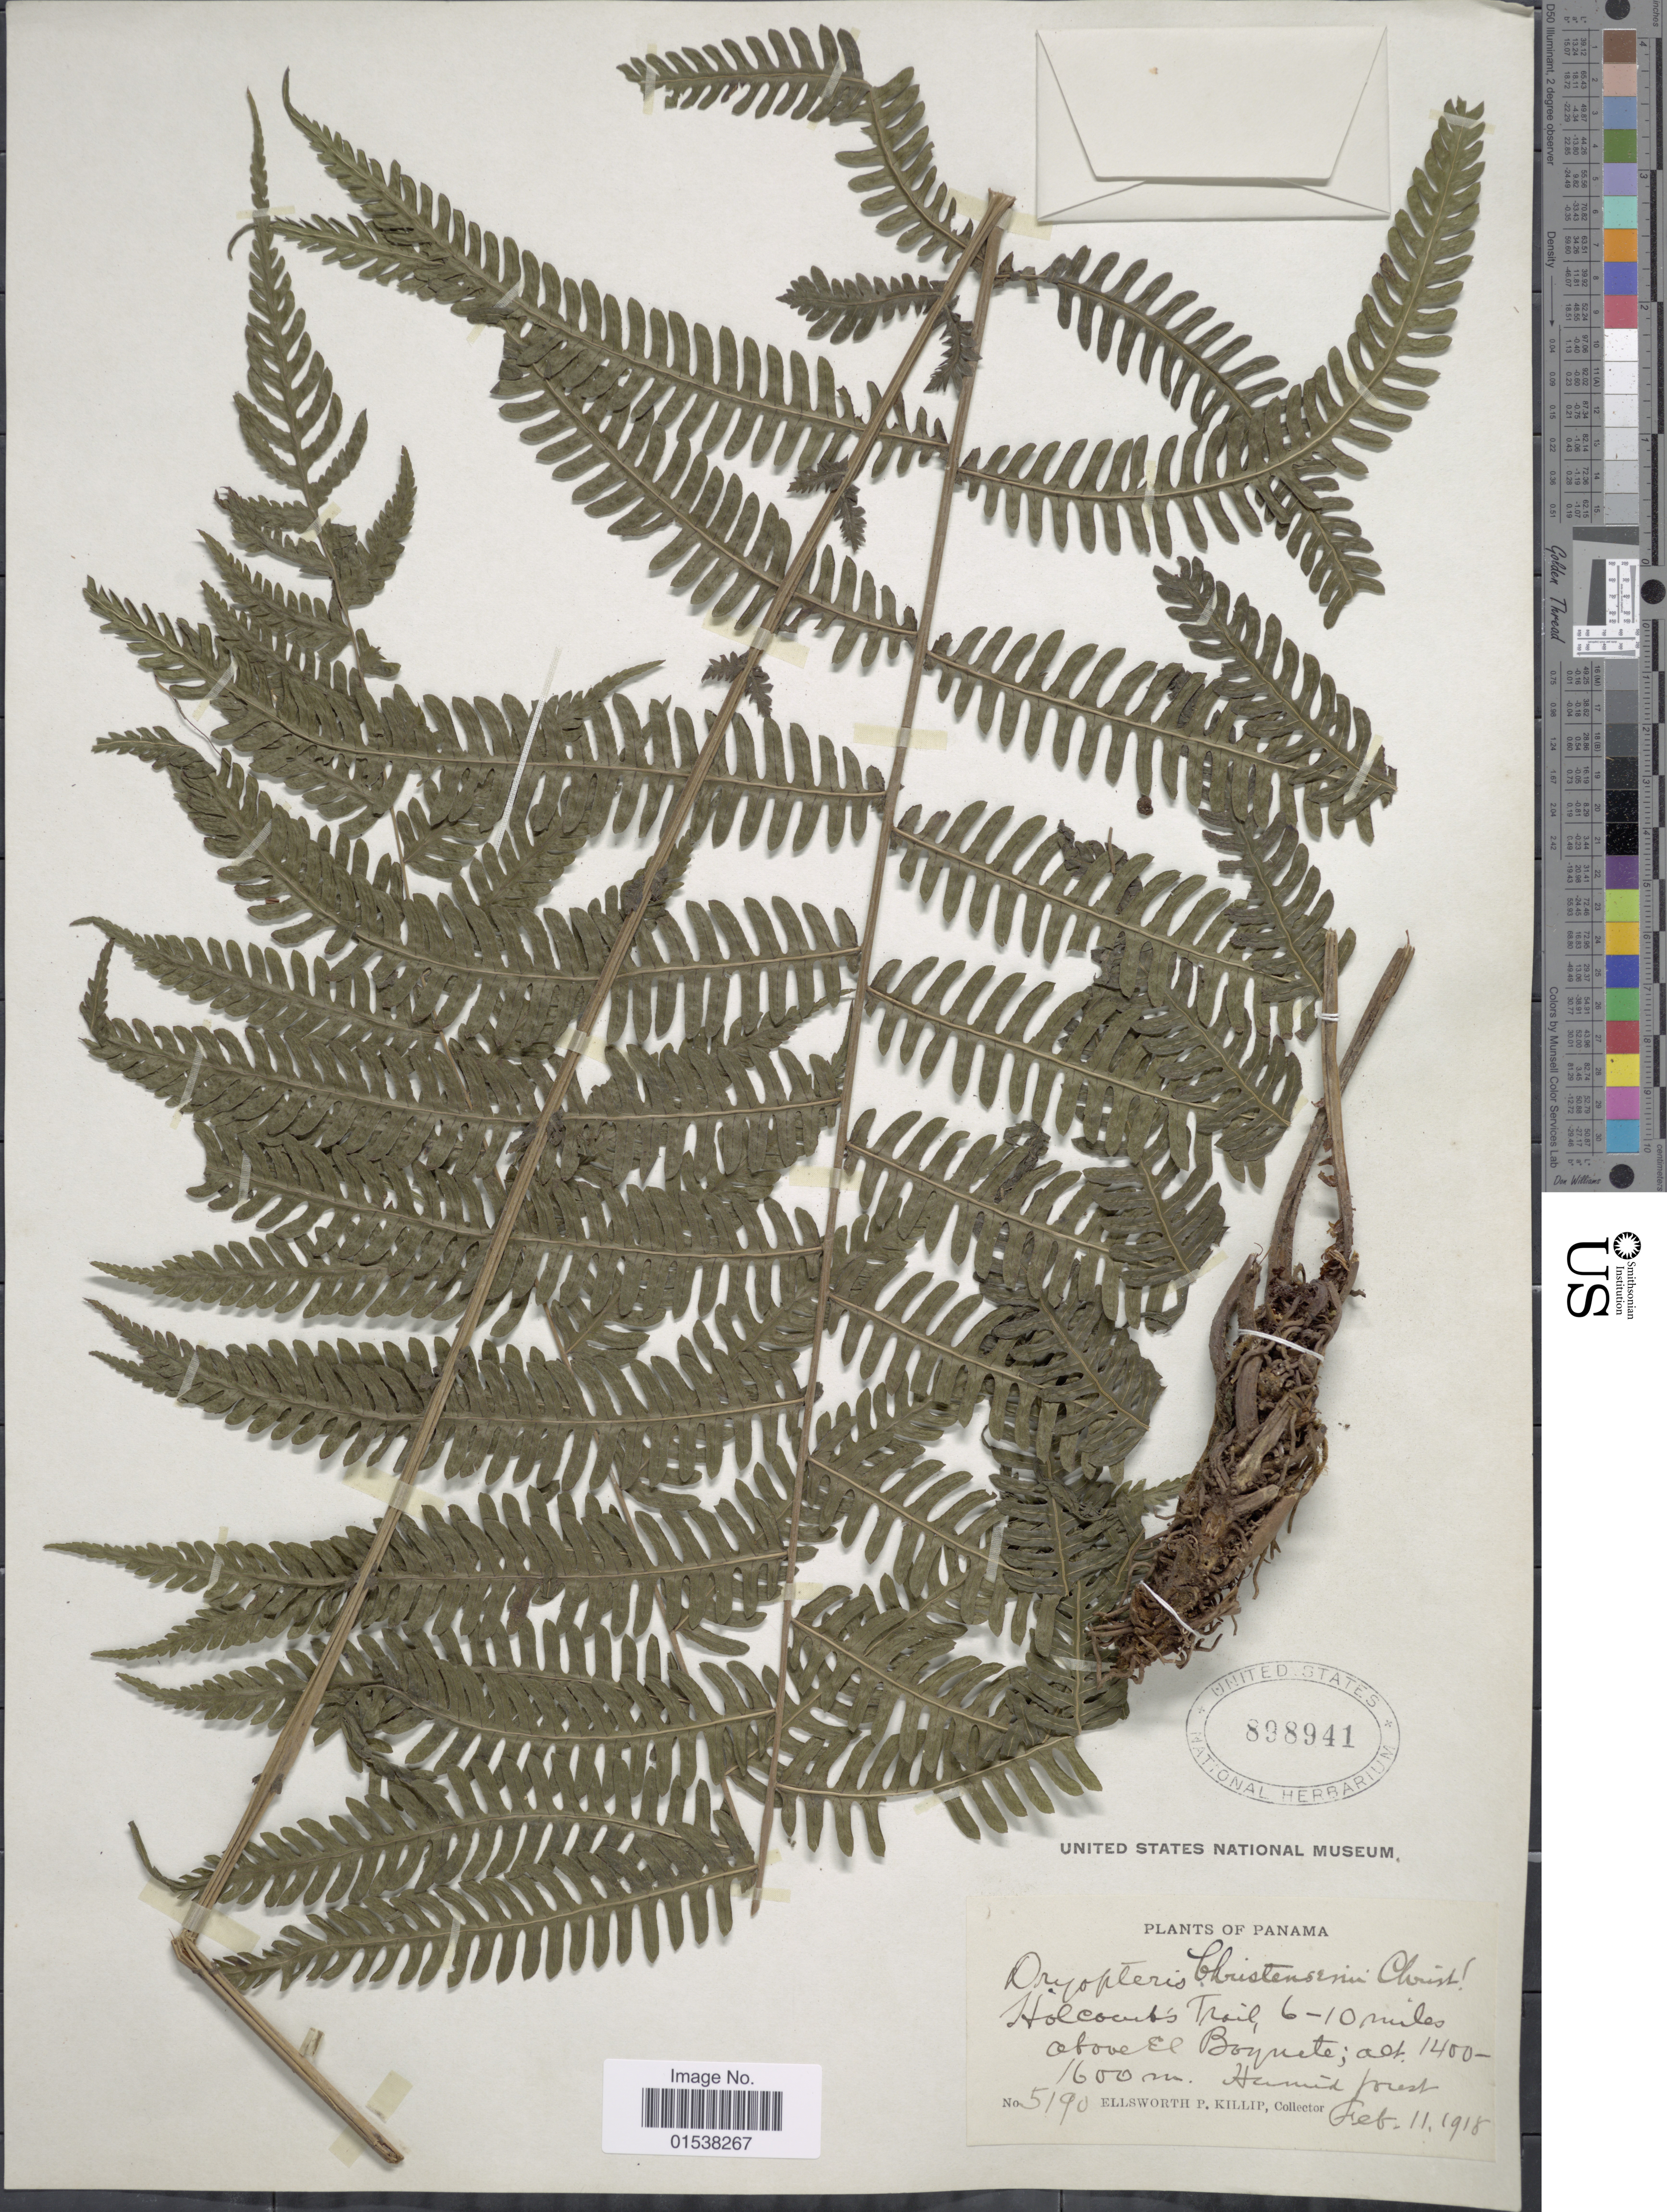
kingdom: Plantae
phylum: Tracheophyta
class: Polypodiopsida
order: Polypodiales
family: Thelypteridaceae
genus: Amauropelta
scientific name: Amauropelta christensenii (Christ) comb. nov., ined. 2015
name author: (Christ)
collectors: E. P. Killip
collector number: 5190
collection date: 1918-02-11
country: Panama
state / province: Chiriqui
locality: Holcomb's Trail, 6-10 miles above El Boquete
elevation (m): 1400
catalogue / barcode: US 898941